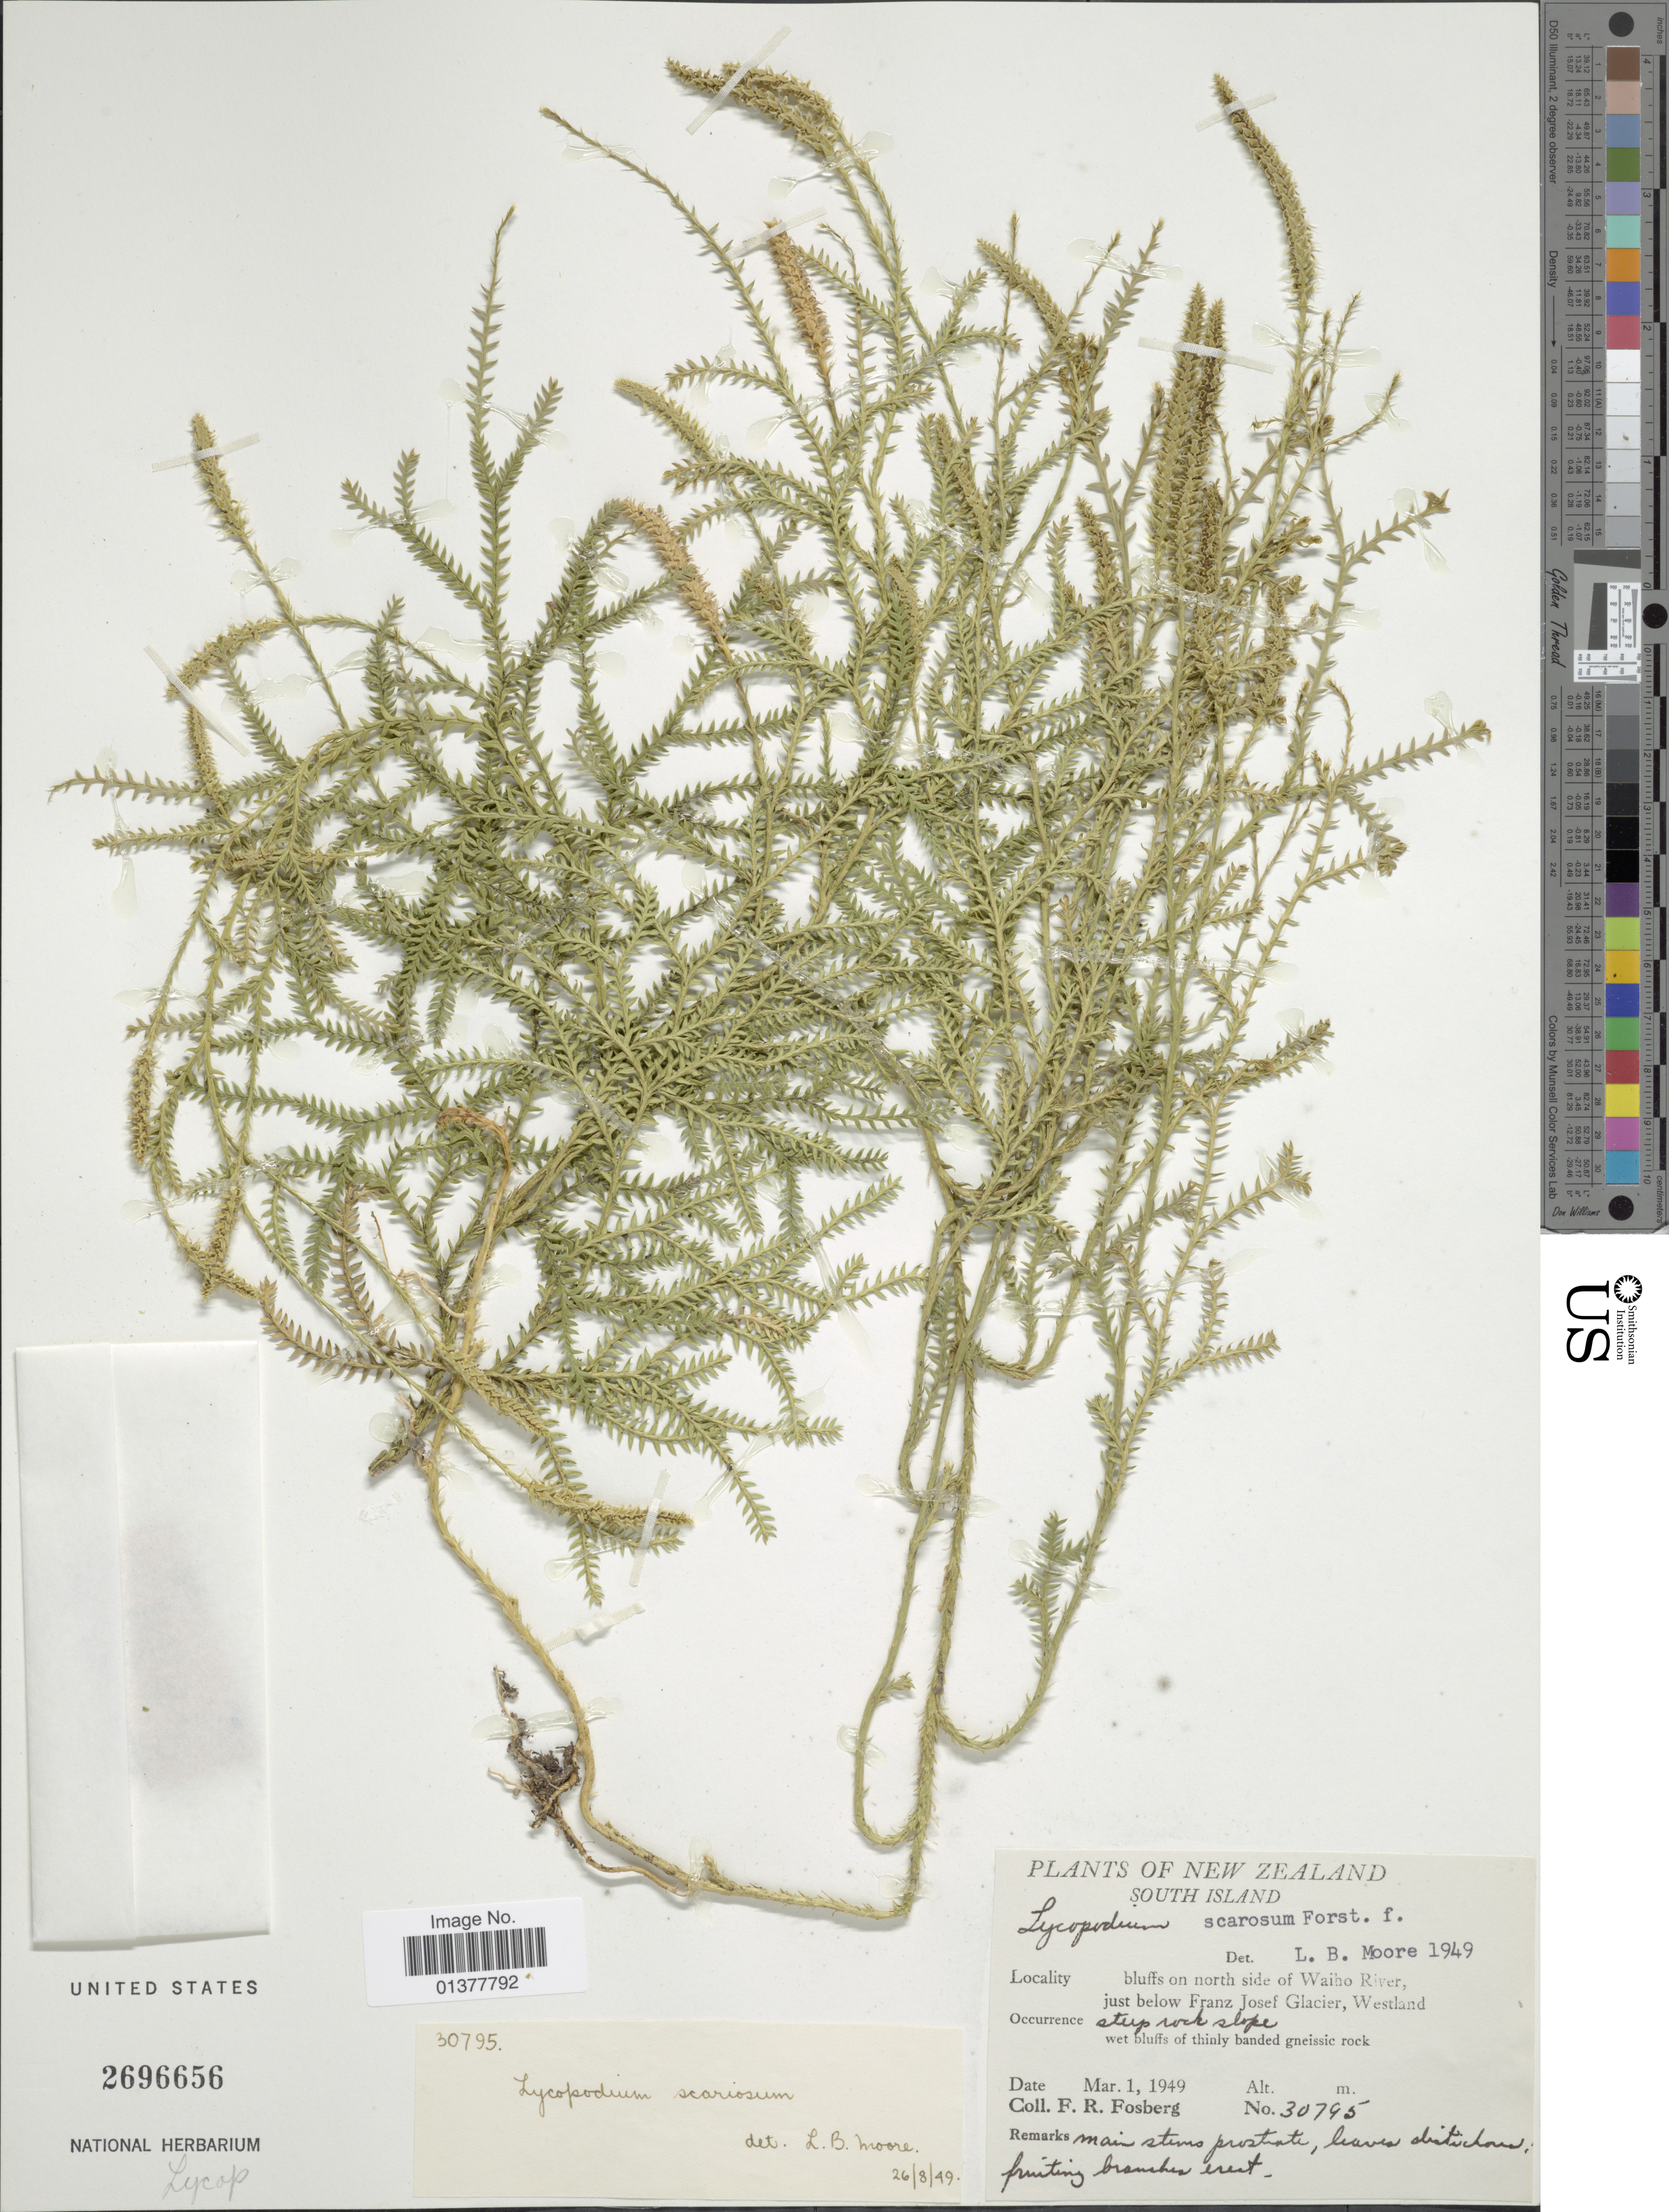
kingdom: Plantae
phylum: Tracheophyta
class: Lycopodiopsida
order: Lycopodiales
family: Lycopodiaceae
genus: Diphasium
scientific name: Diphasium scariosum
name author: (G. Forst.) Rothm.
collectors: F. R. Fosberg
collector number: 30795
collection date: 1949-03-01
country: New Zealand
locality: South Island, Bluffs on north side of Waibo River, just below Franz Josef Glacier, Westland steep rock slope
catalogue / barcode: US 2696656